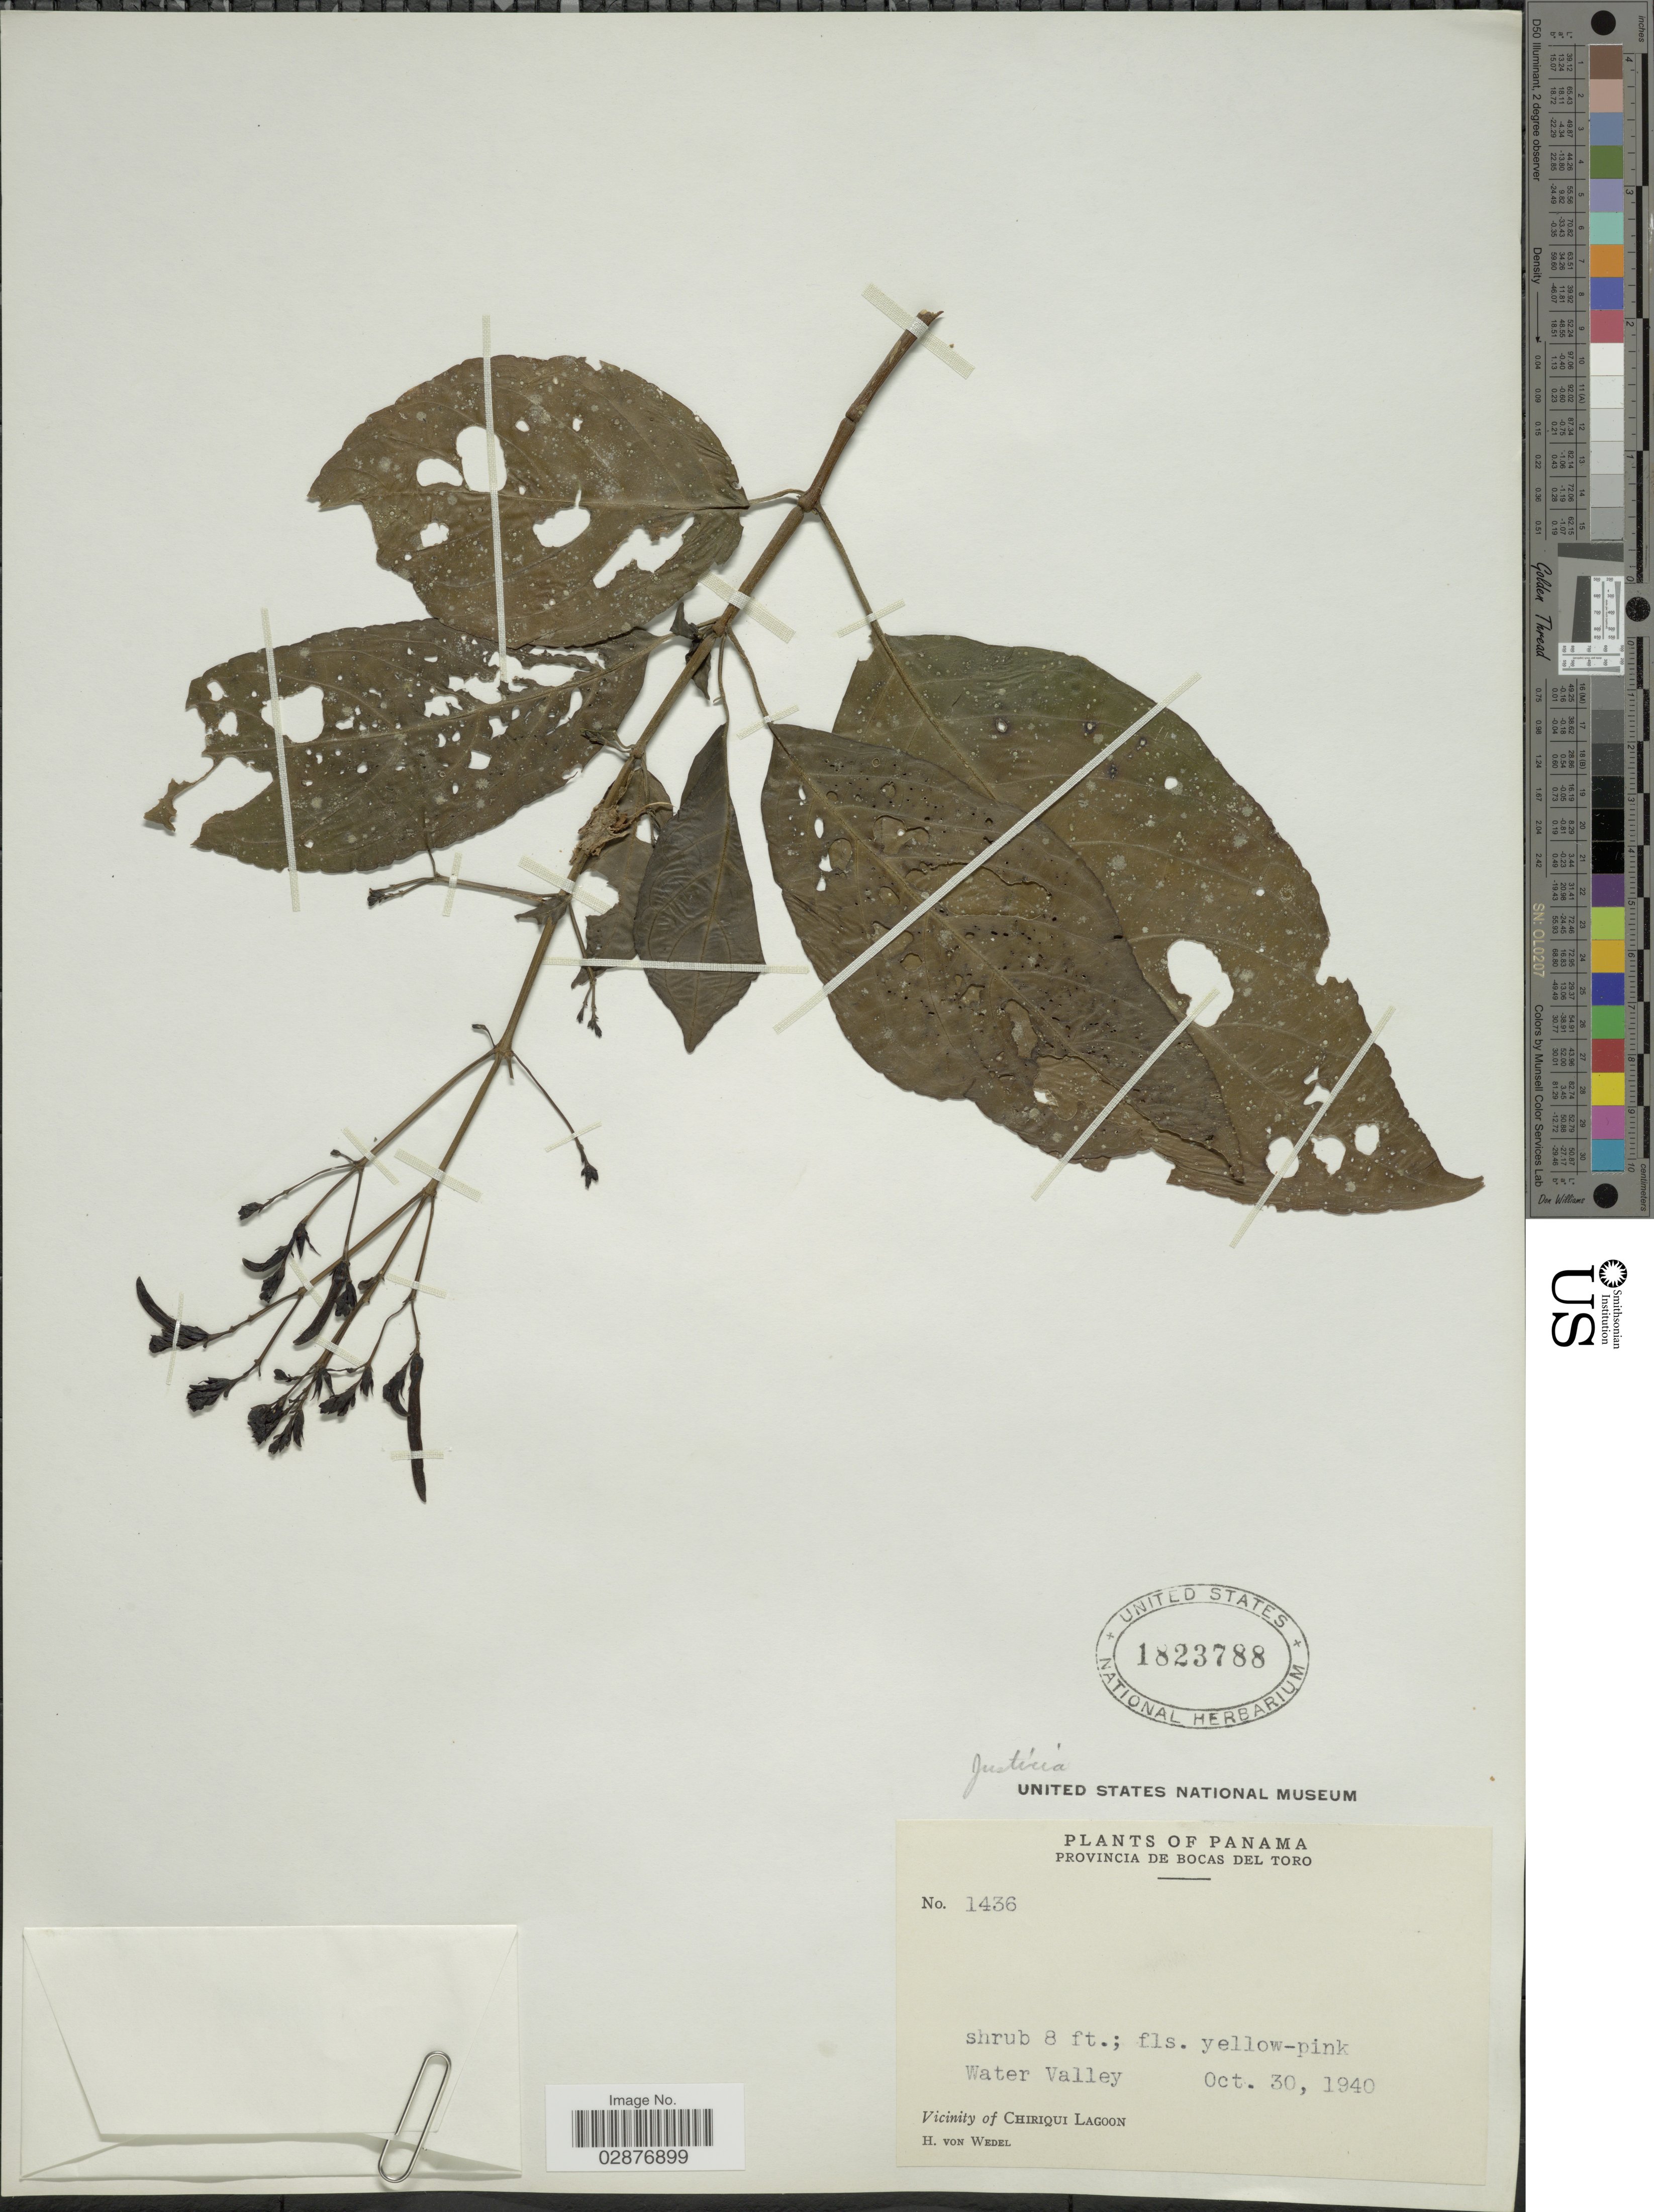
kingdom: Plantae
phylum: Tracheophyta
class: Magnoliopsida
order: Lamiales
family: Acanthaceae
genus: Justicia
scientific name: Justicia secunda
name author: Vahl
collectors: H. von Wedel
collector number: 1436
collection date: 1940-10-30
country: Panama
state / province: Bocas del Toro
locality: Water Valley, Vicinity of Chiriqui Lagoon.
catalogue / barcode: US 1823788